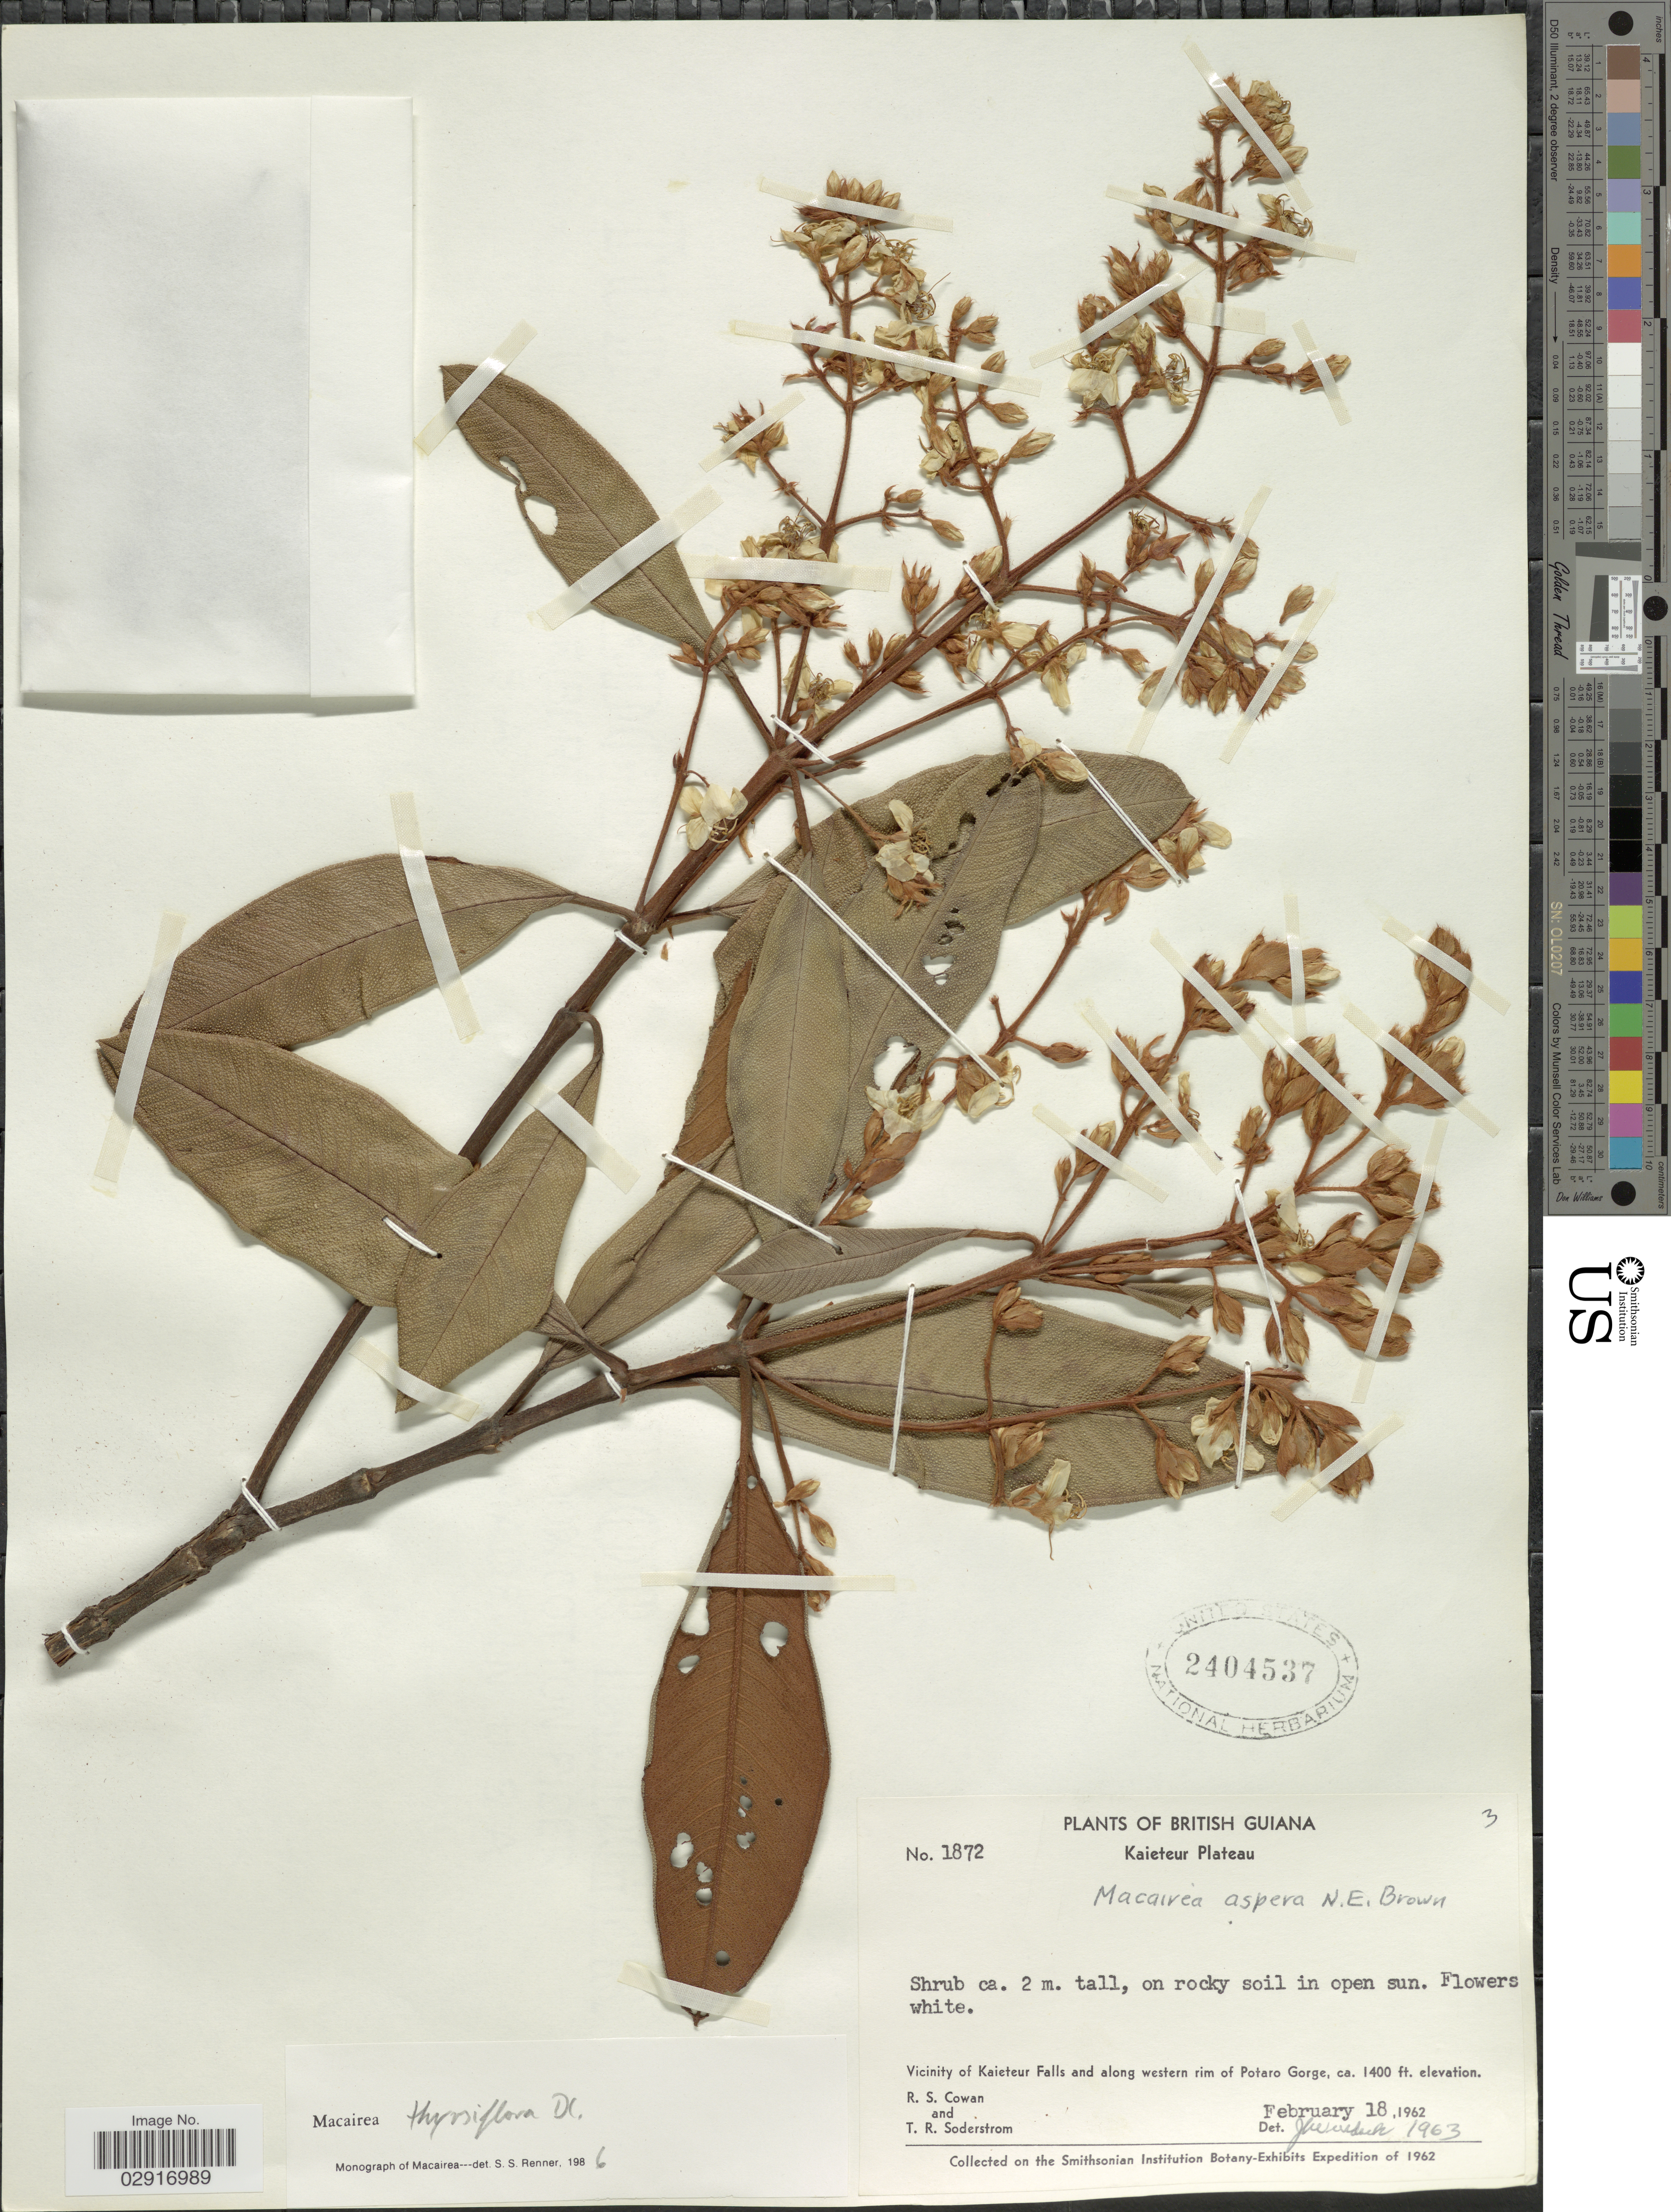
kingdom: Plantae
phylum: Tracheophyta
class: Magnoliopsida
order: Myrtales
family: Melastomataceae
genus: Macairea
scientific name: Macairea aspera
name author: N.E. Br.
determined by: Nunes da Silva, Diego, (RB), Jardim Botanico do Rio de Janeiro - Herbario (BRAZIL)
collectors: R. S. Cowan & T. R. Soderstrom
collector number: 1872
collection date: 1962-02-18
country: Guyana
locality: British Guiana. Kaieteur Plateau. Vicinity of Kaieteur Falls and along western rim of Potaro Gorge.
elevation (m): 427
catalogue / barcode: US 2404537